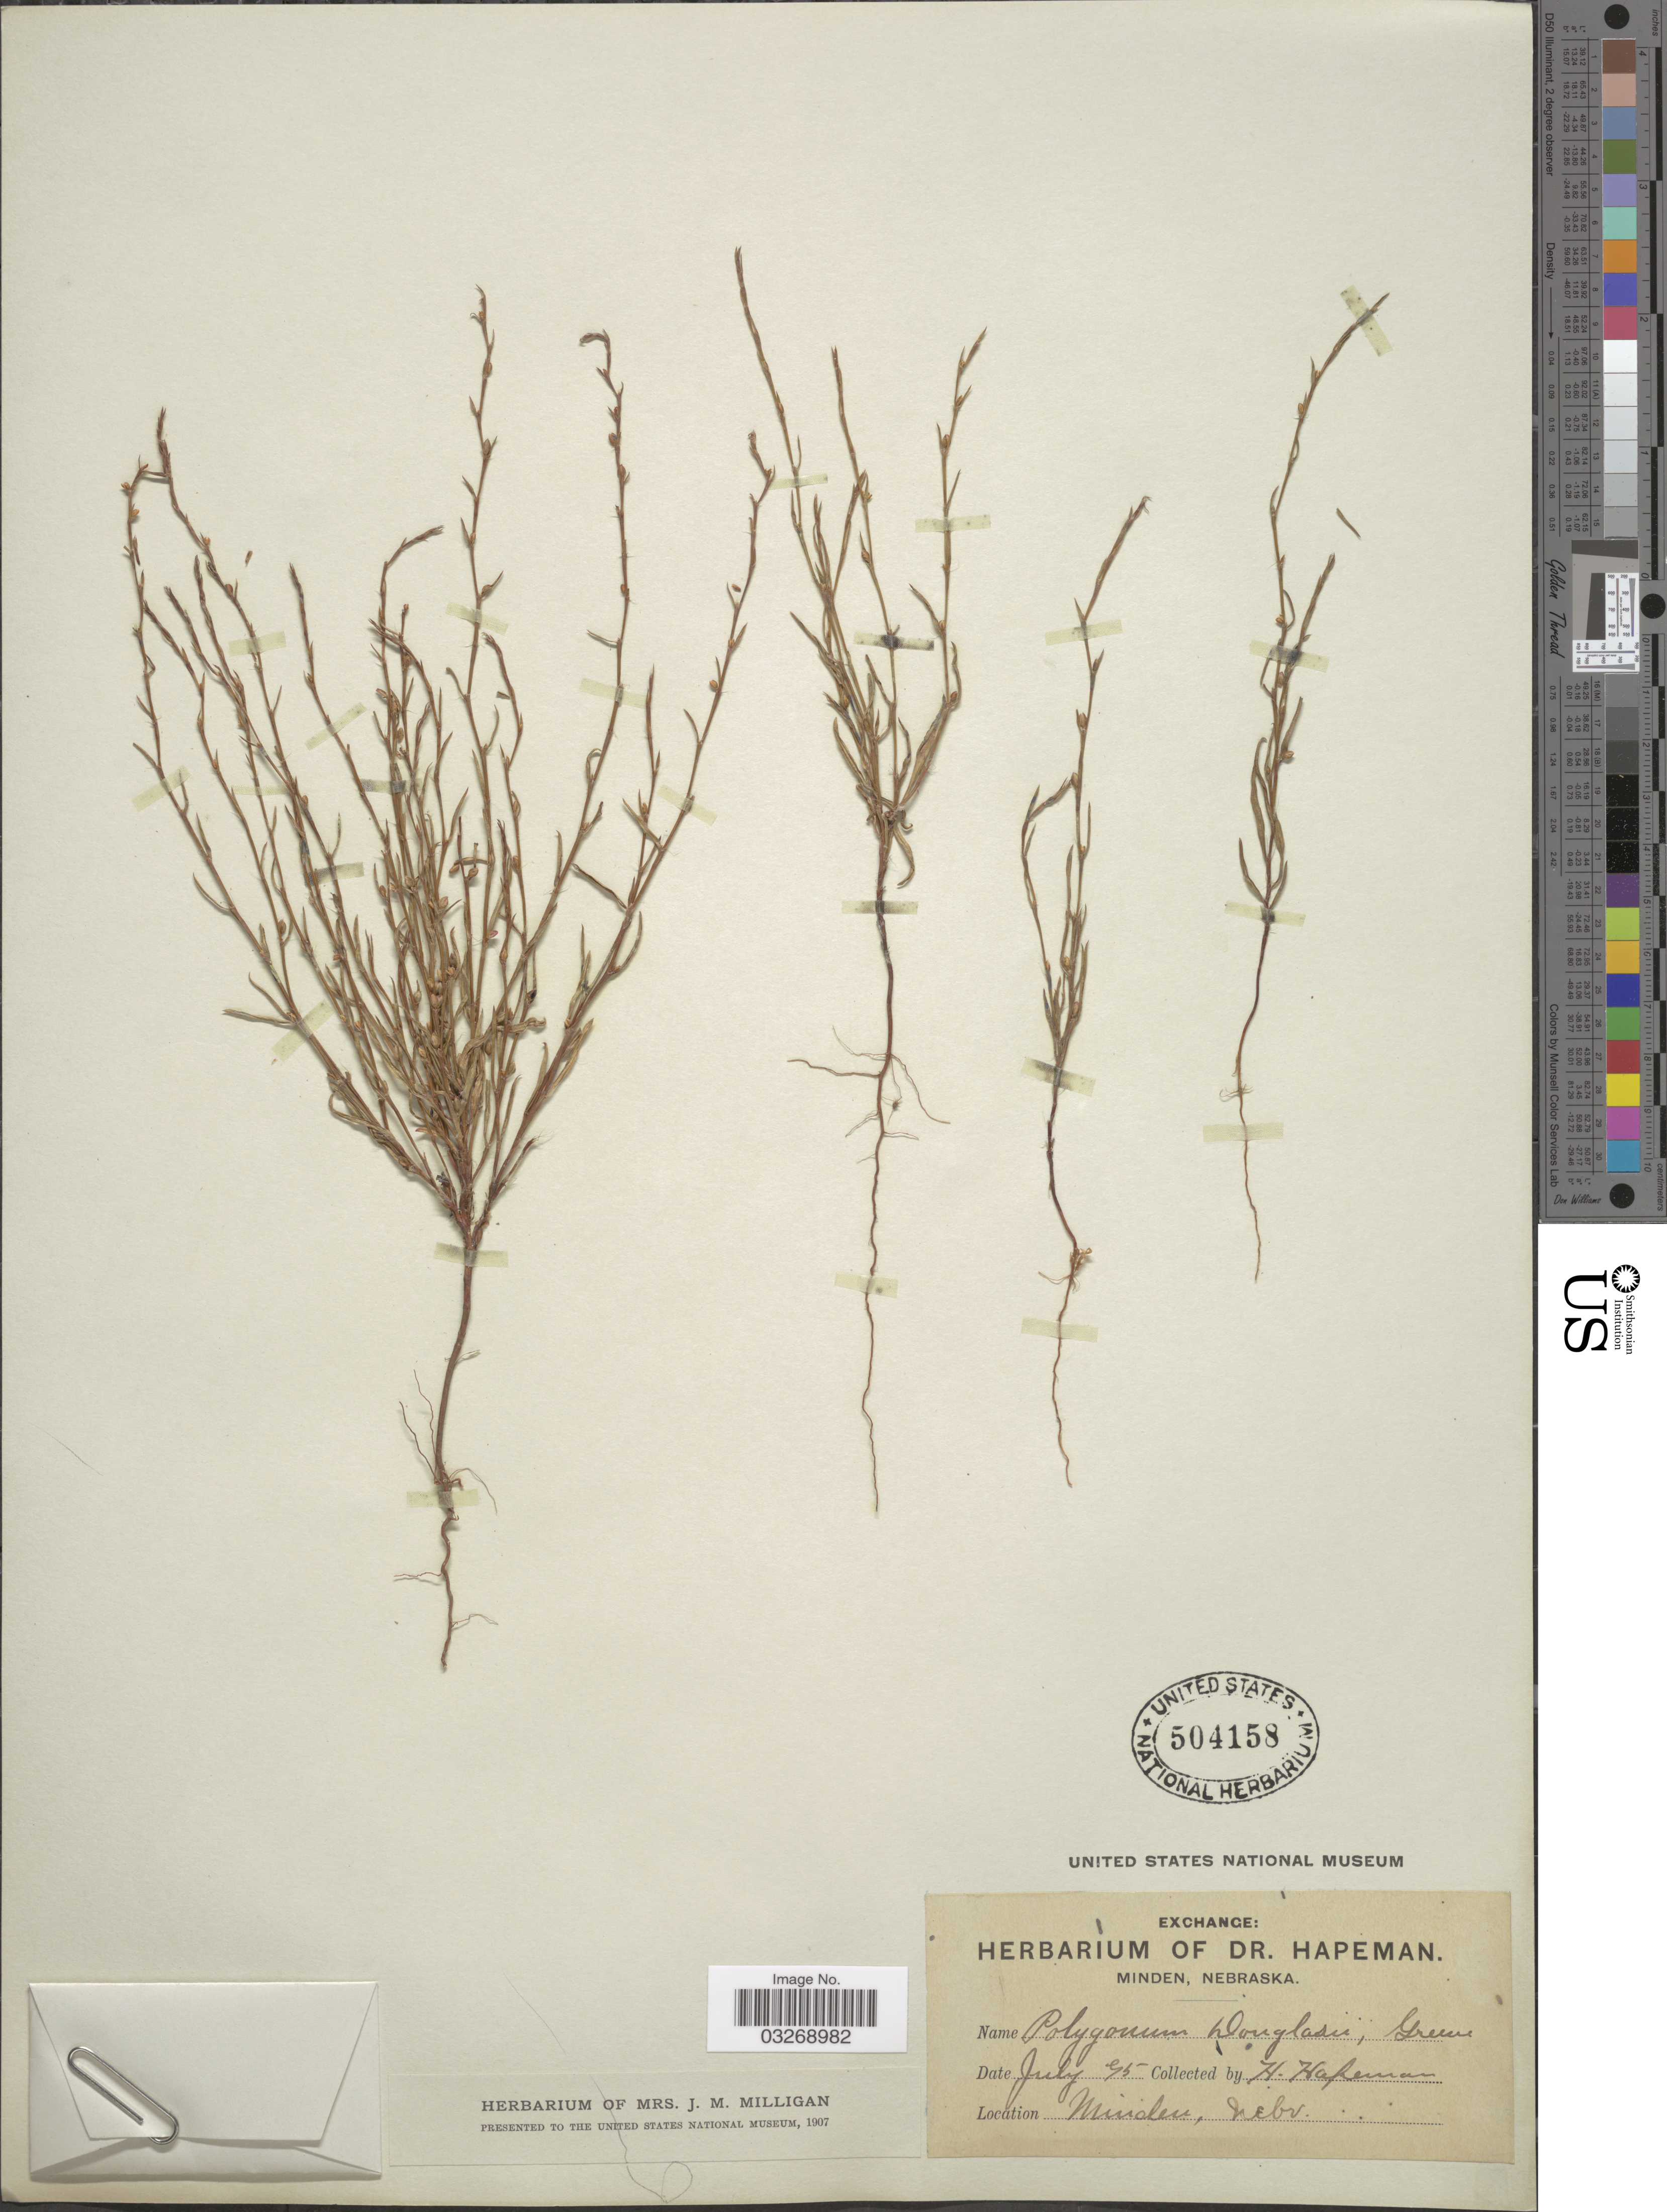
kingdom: Plantae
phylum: Tracheophyta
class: Magnoliopsida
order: Caryophyllales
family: Polygonaceae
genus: Polygonum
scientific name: Polygonum douglasii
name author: Greene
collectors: H. Hapeman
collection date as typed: Transcribed d/m/y: /7/95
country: United States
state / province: Nebraska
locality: Minden.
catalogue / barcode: US 504158